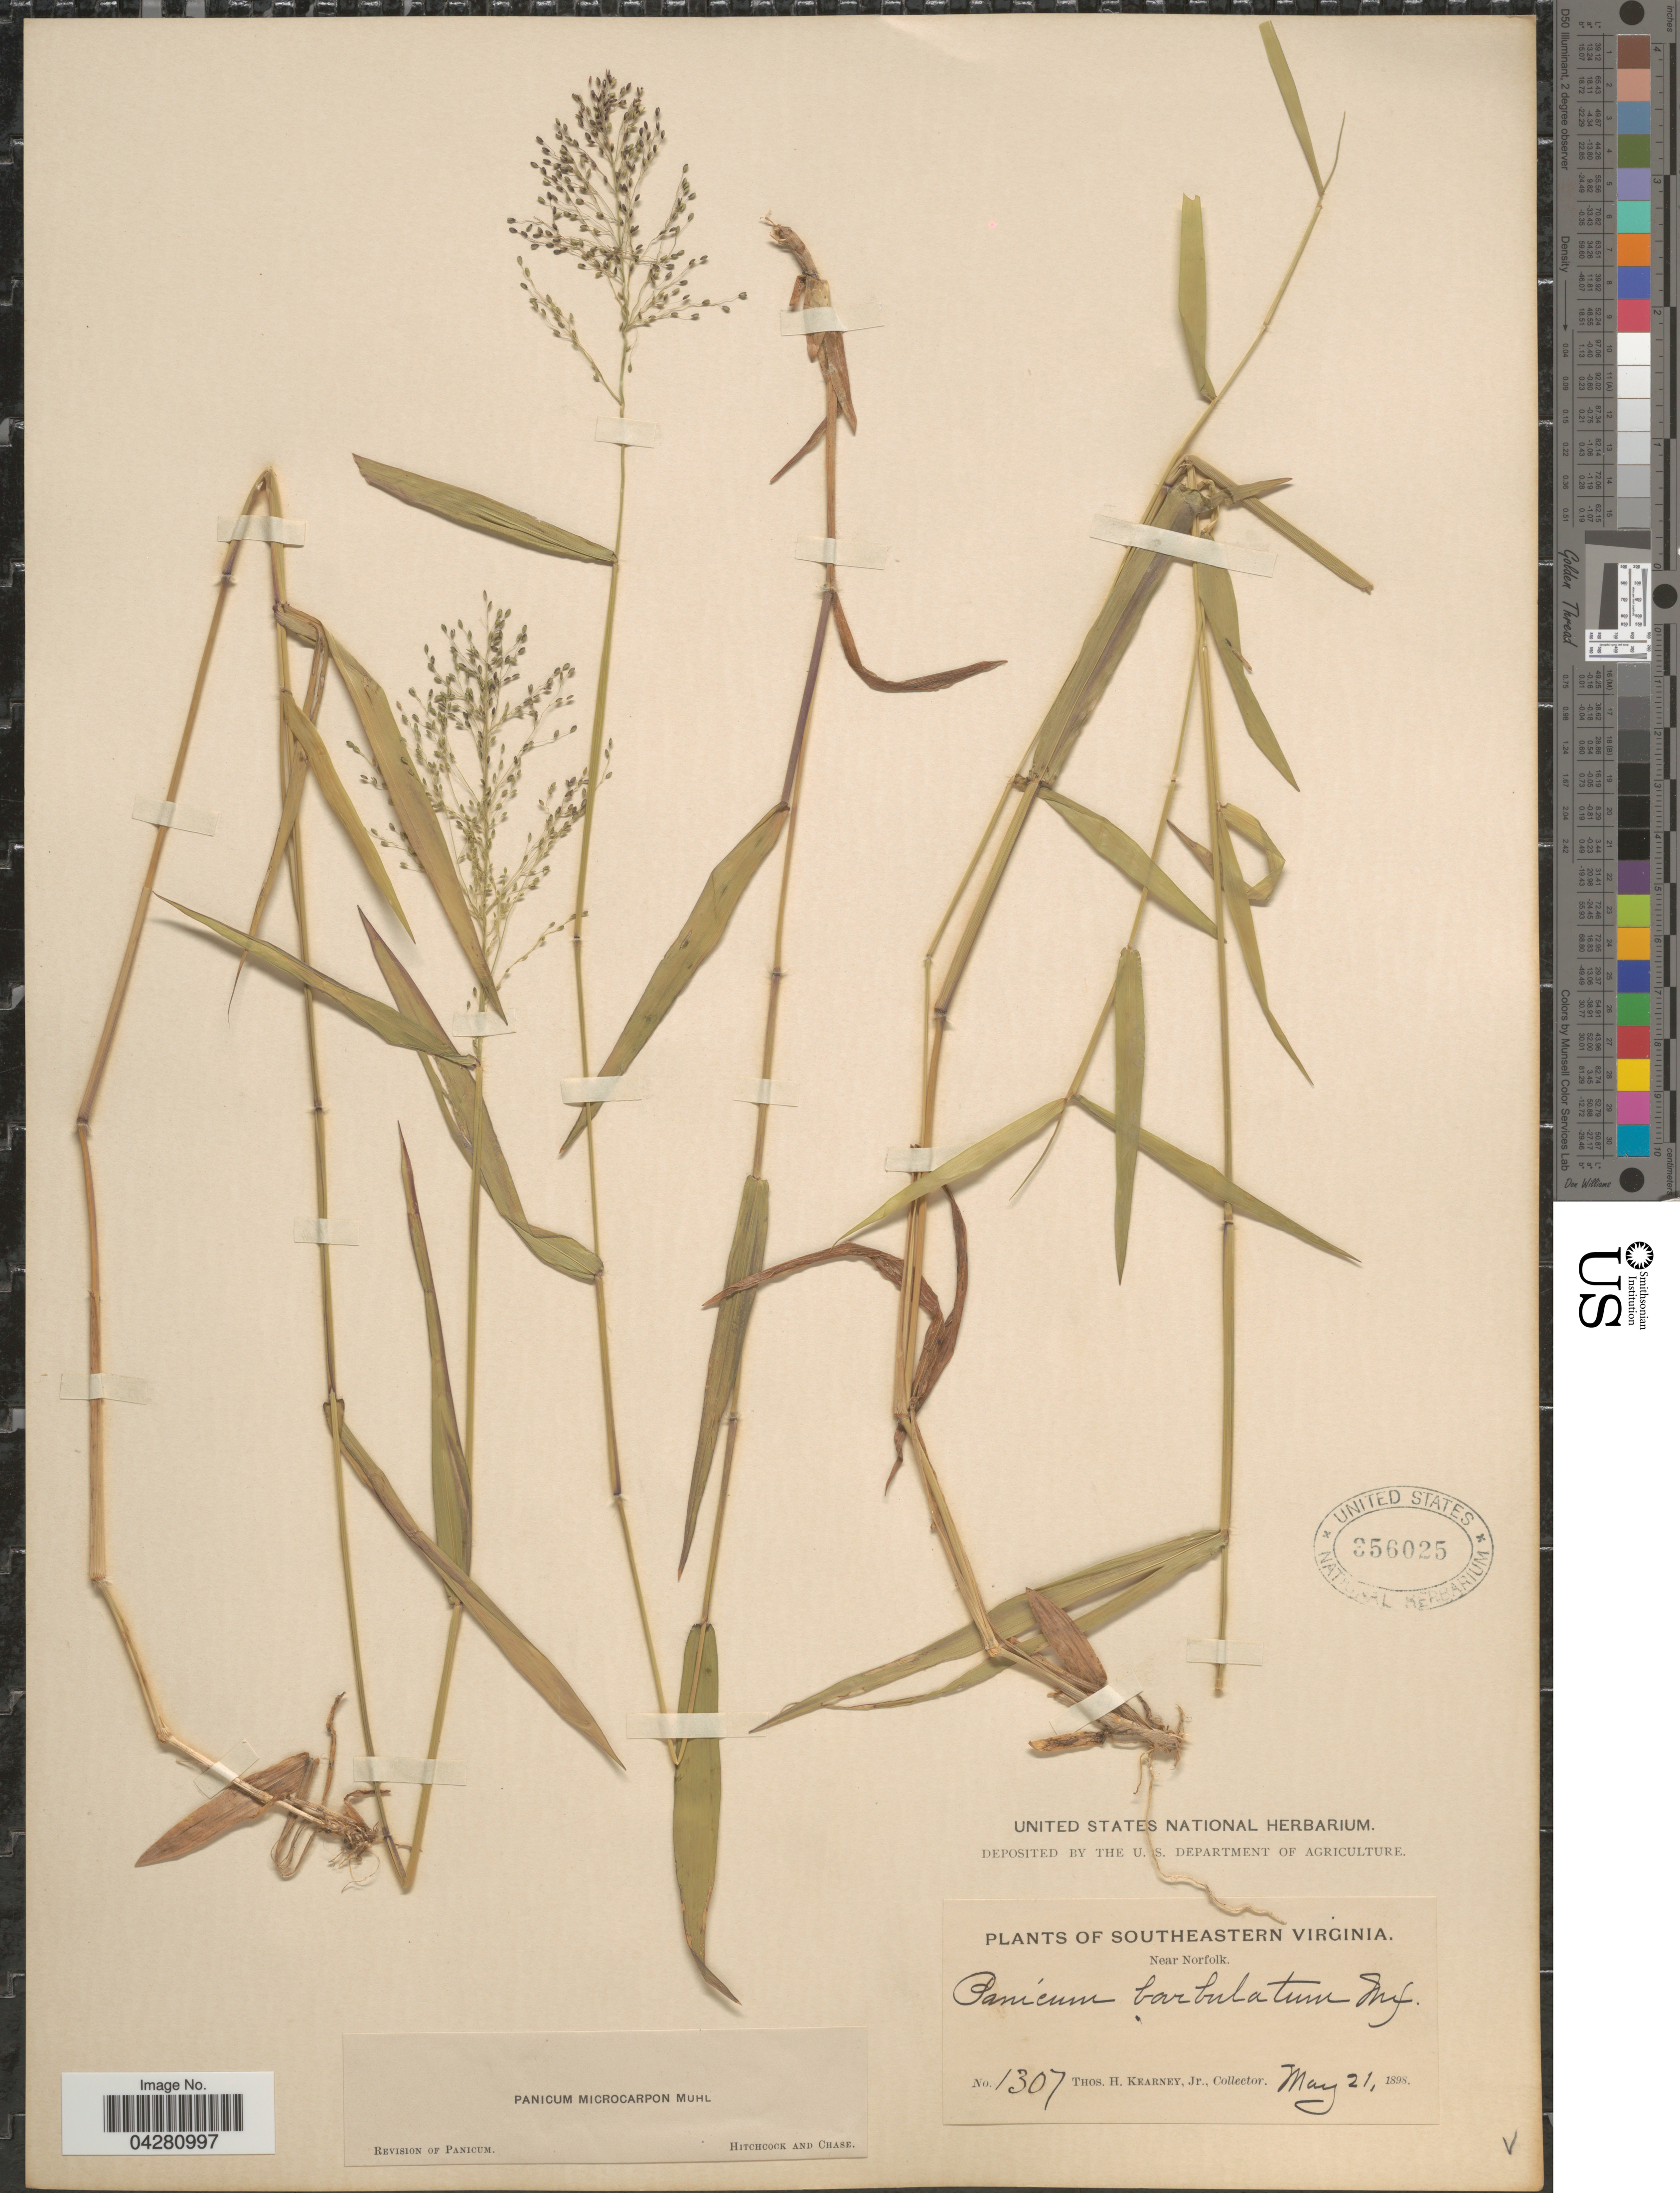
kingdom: Plantae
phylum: Tracheophyta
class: Liliopsida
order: Poales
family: Poaceae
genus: Dichanthelium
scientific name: Dichanthelium dichotomum var. dichotomum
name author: (L.) Gould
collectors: T. H. Kearney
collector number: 1307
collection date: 1898-05-21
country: United States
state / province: Virginia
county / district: City of Norfolk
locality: Southeastern Virginia. Near Norfolk.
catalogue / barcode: US 356025